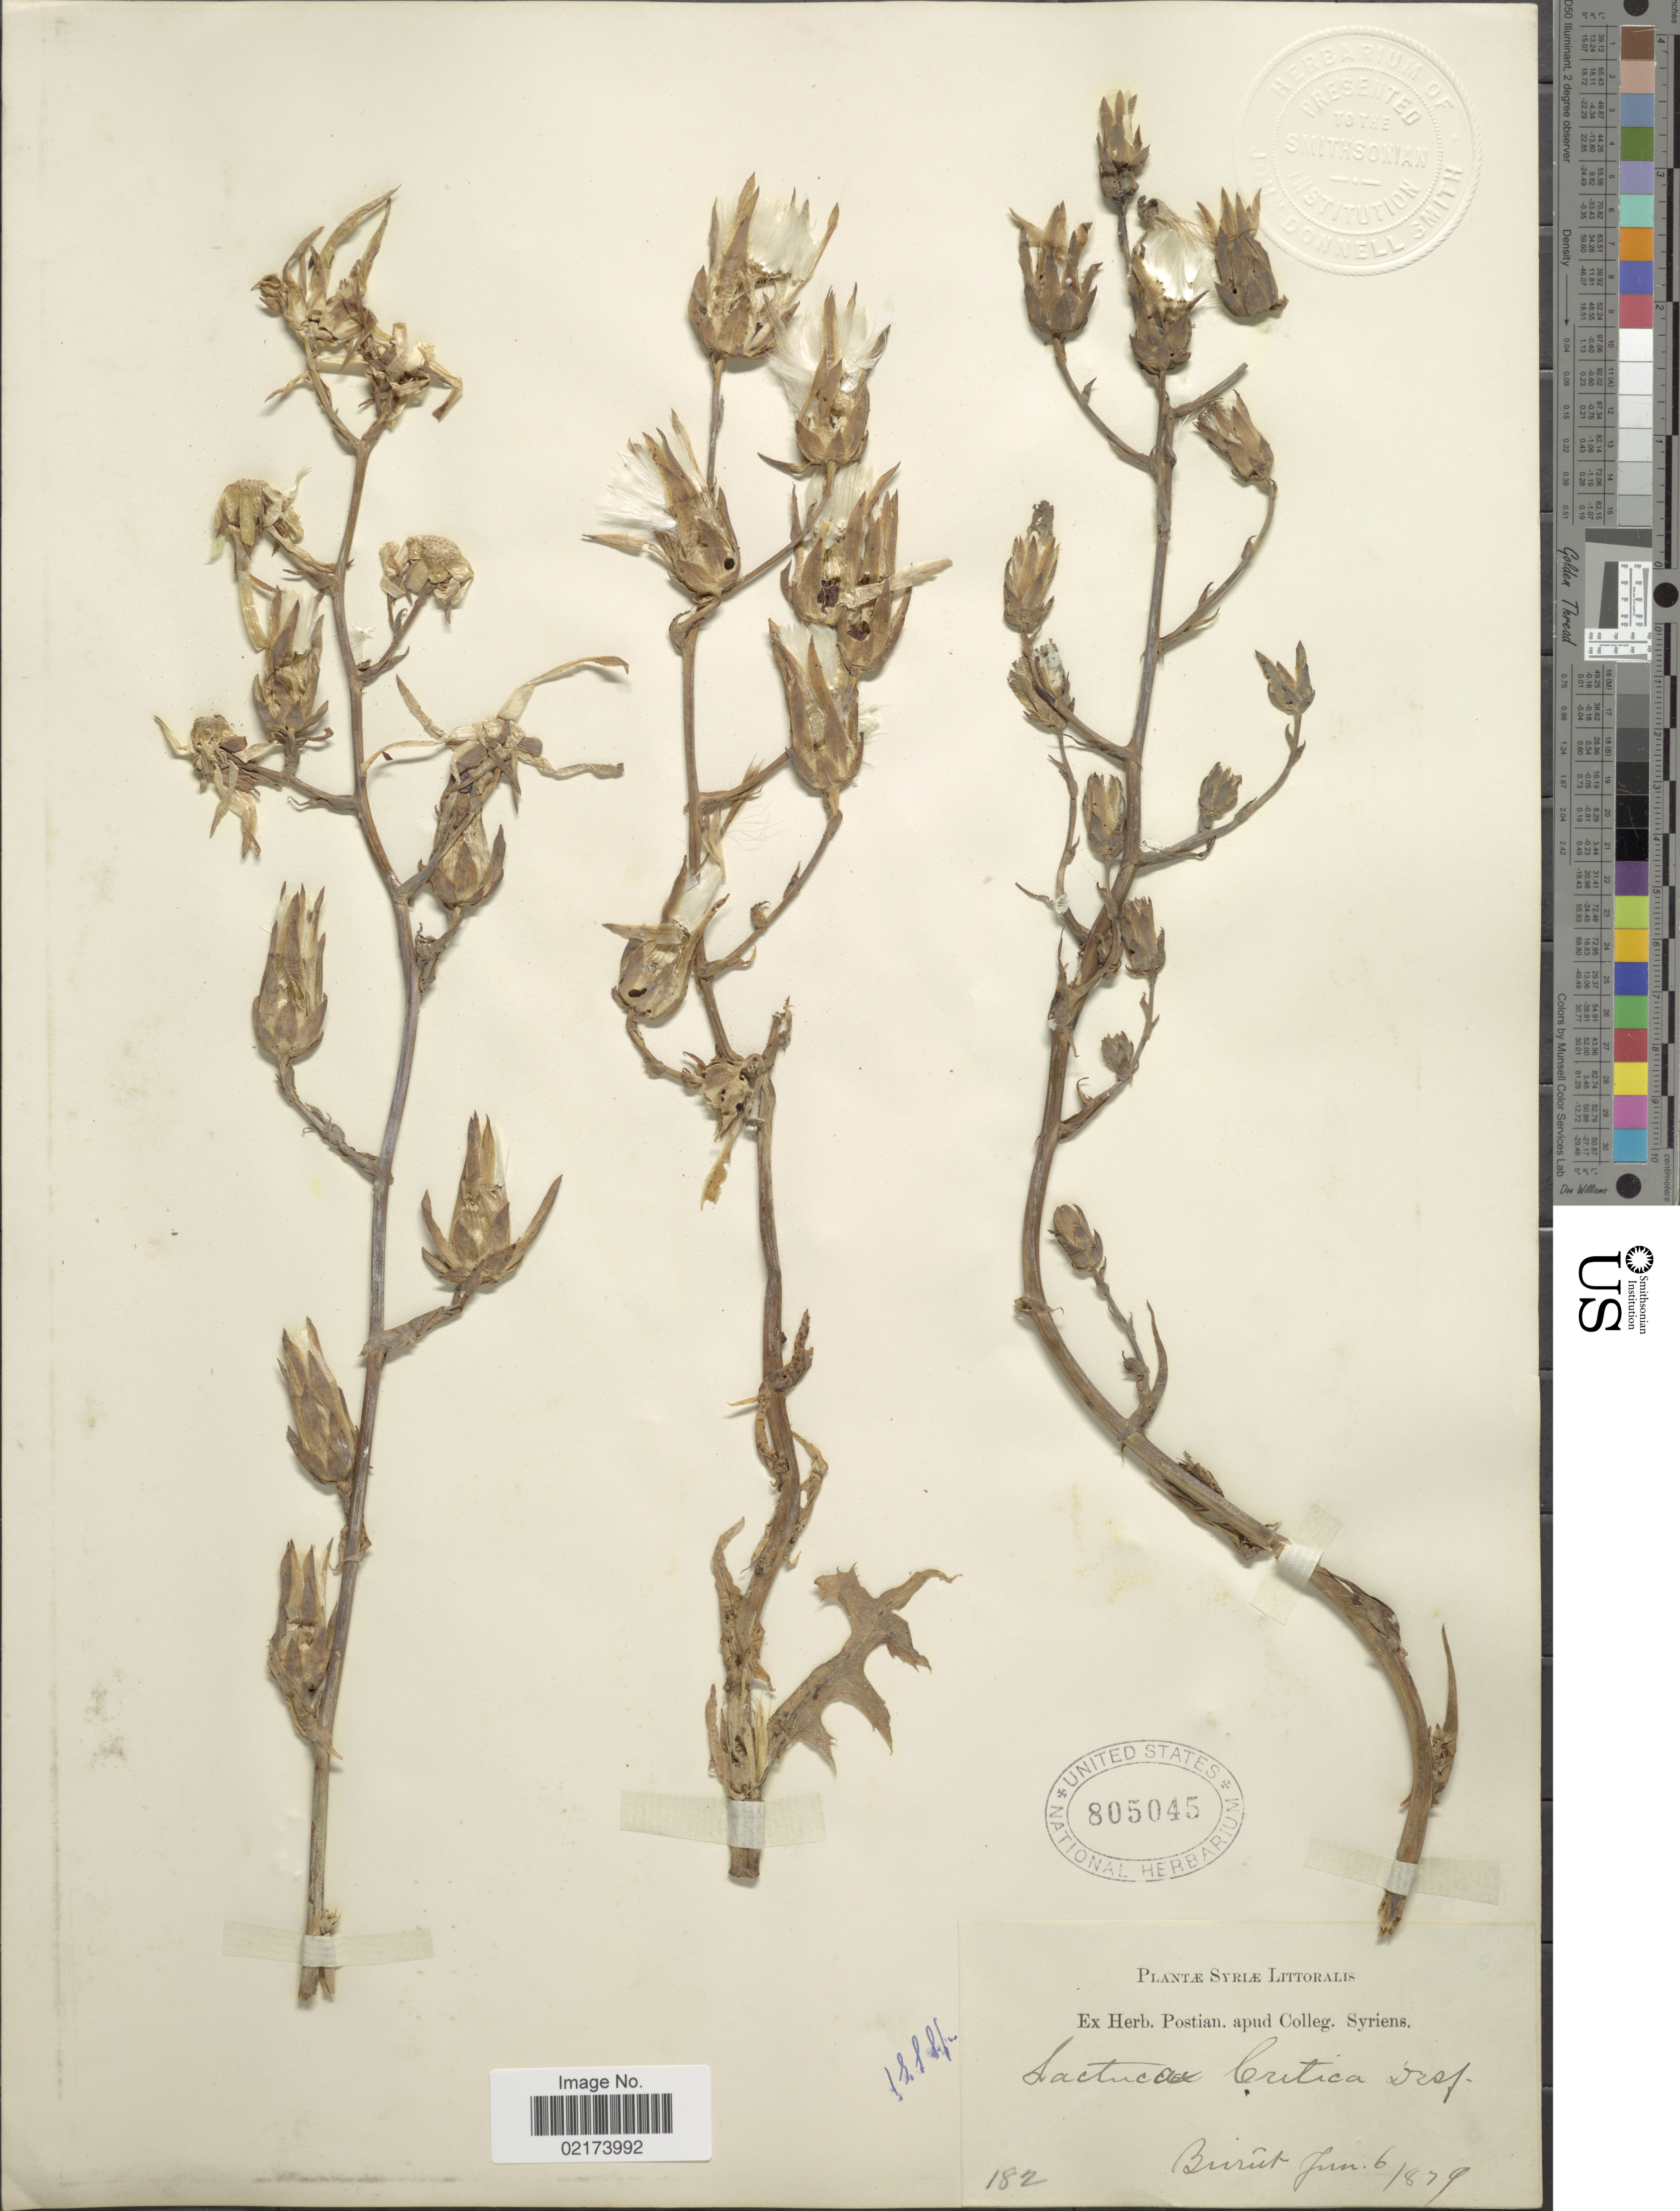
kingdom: Plantae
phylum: Tracheophyta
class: Magnoliopsida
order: Asterales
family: Asteraceae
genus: Lactuca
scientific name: Lactuca tuberosa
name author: Jacq.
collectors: ex herb. Postian. apud Colleg. Syriens. Protest. USE "Fannie P. A. Shepard" (10308853) AS PRIMARY COLLECTOR INSTEAD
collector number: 182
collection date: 1879-06-06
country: Lebanon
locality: Beirut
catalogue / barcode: US 805045